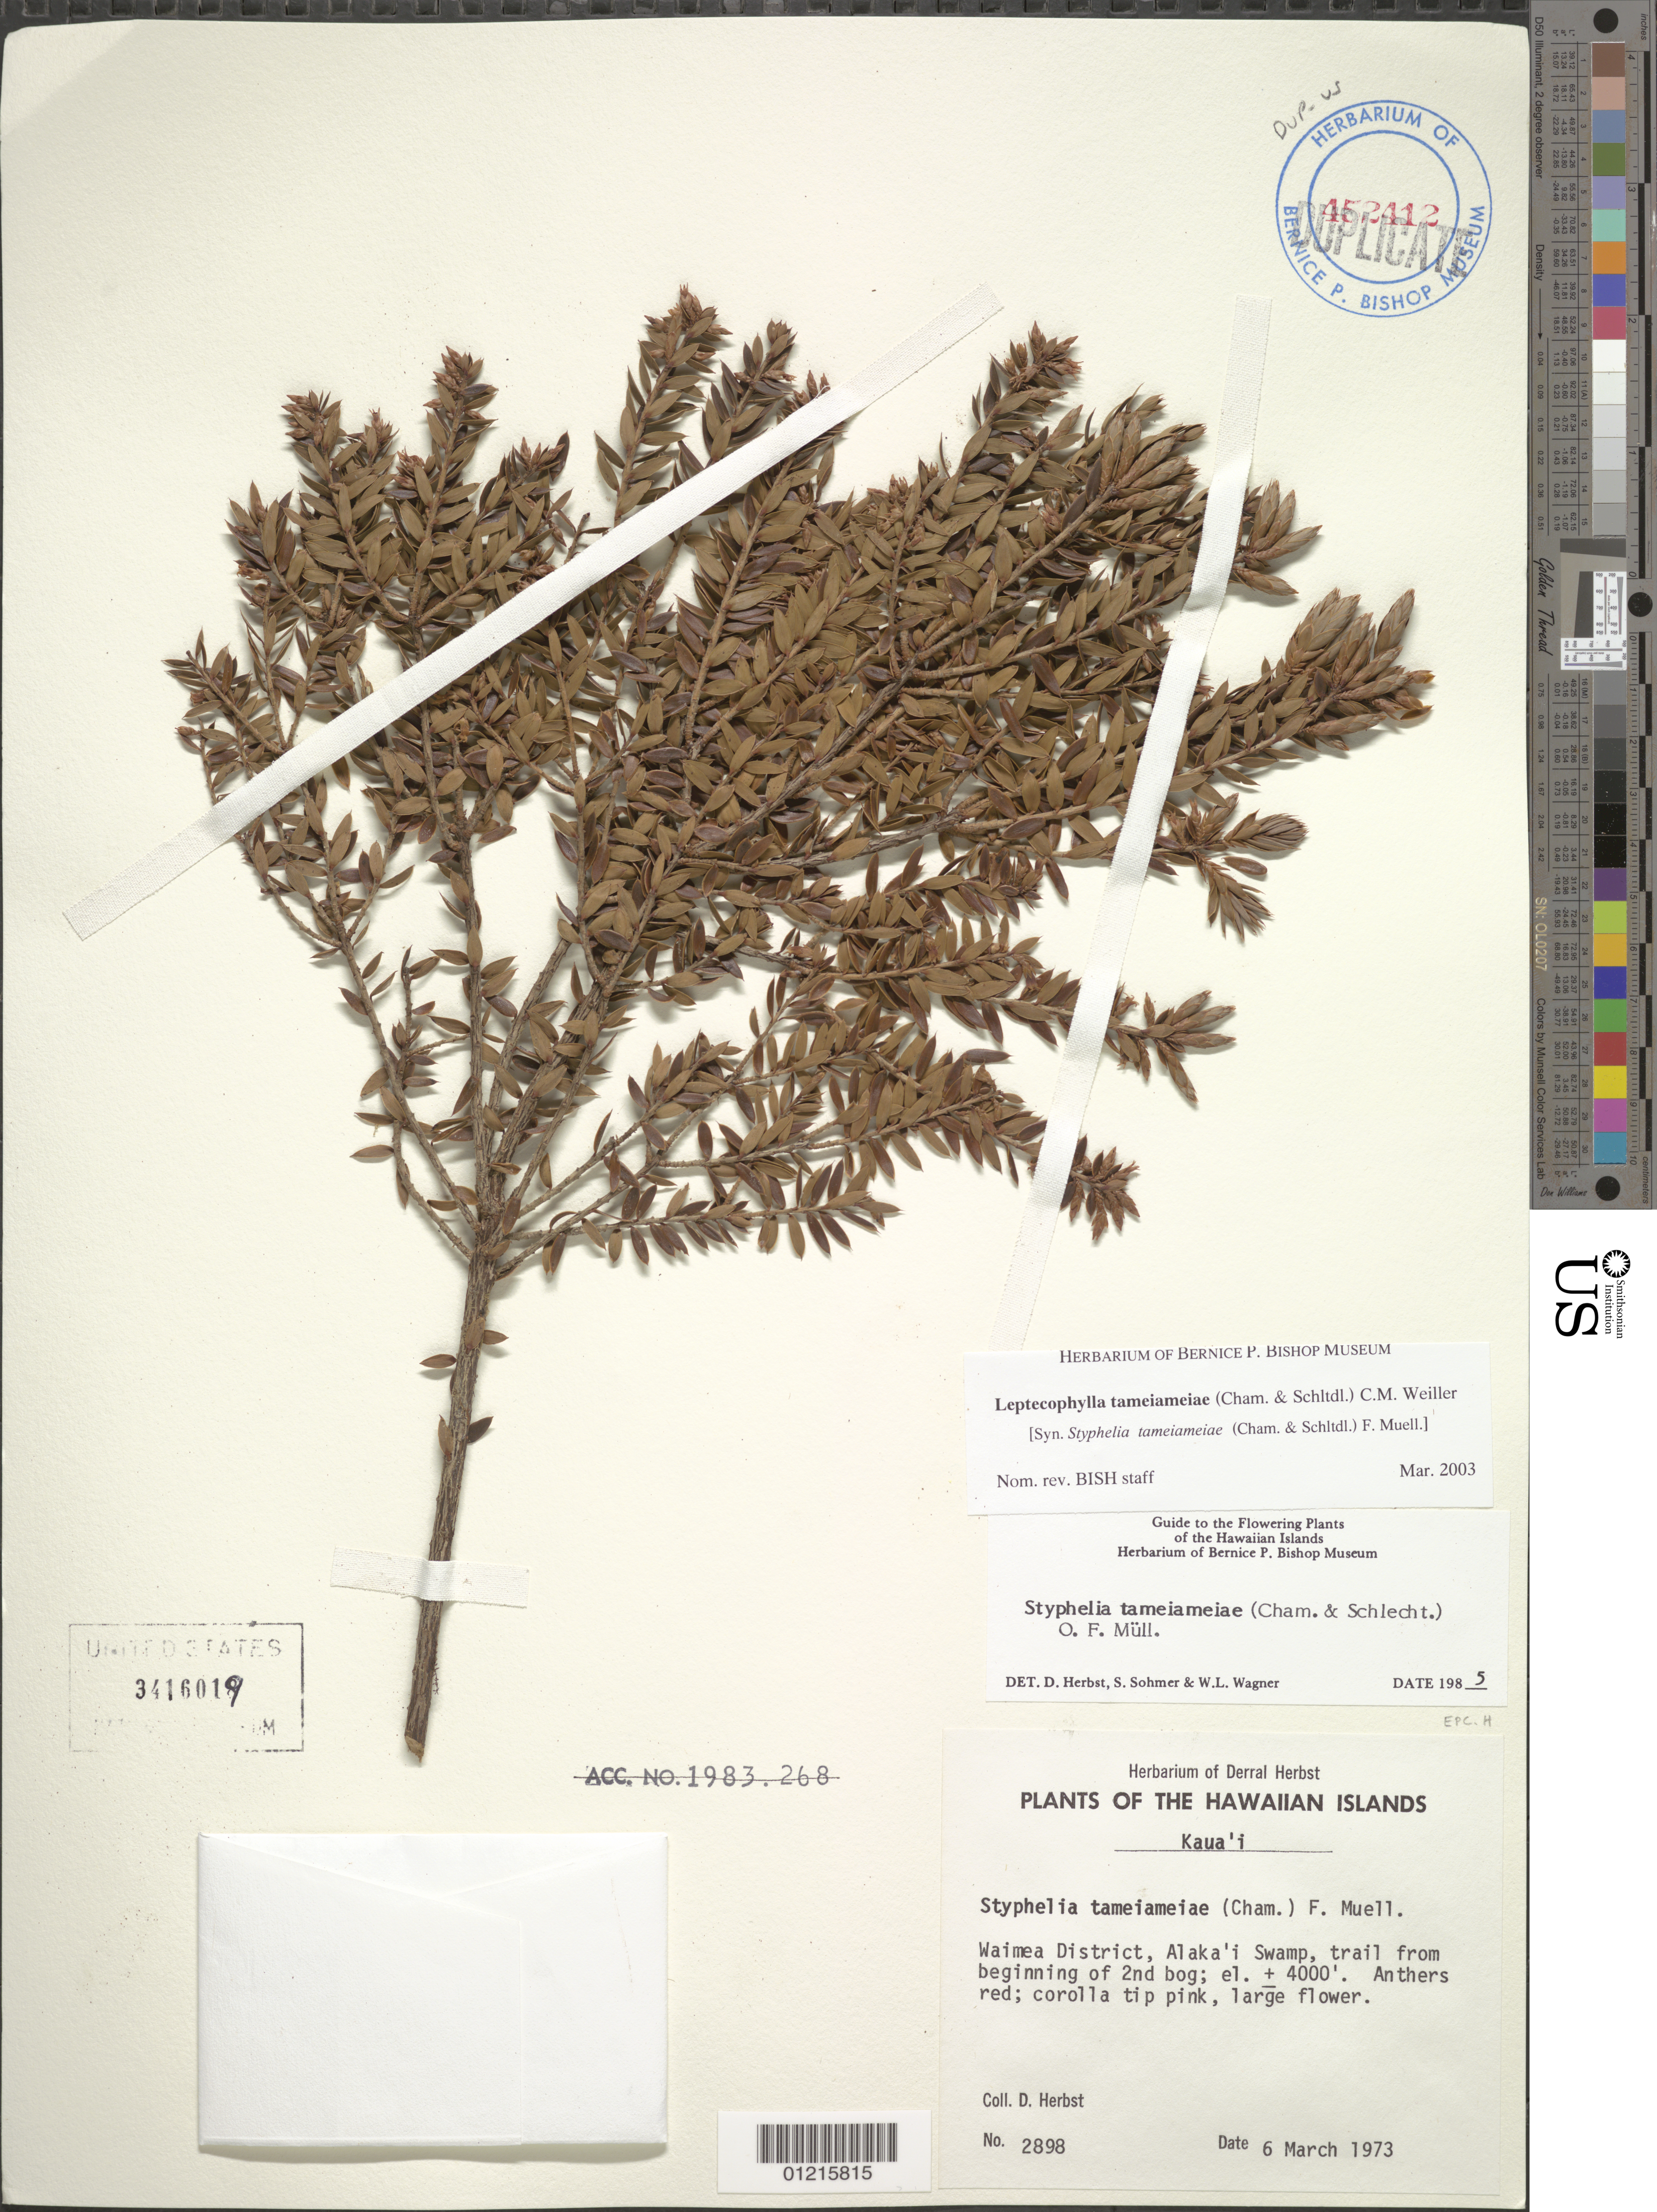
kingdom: Plantae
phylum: Tracheophyta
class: Magnoliopsida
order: Ericales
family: Ericaceae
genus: Leptecophylla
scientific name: Leptecophylla tameiameiae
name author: (Cham. & Schltdl.) C.M. Weiller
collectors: D. R. Herbst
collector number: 2898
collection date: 1973-03-06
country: United States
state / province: Hawaii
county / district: Kauai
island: Kaua'i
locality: Waimea District, Alaka'i Swamp, trail from beginning of 2nd bog.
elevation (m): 1219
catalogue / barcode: US 3416019